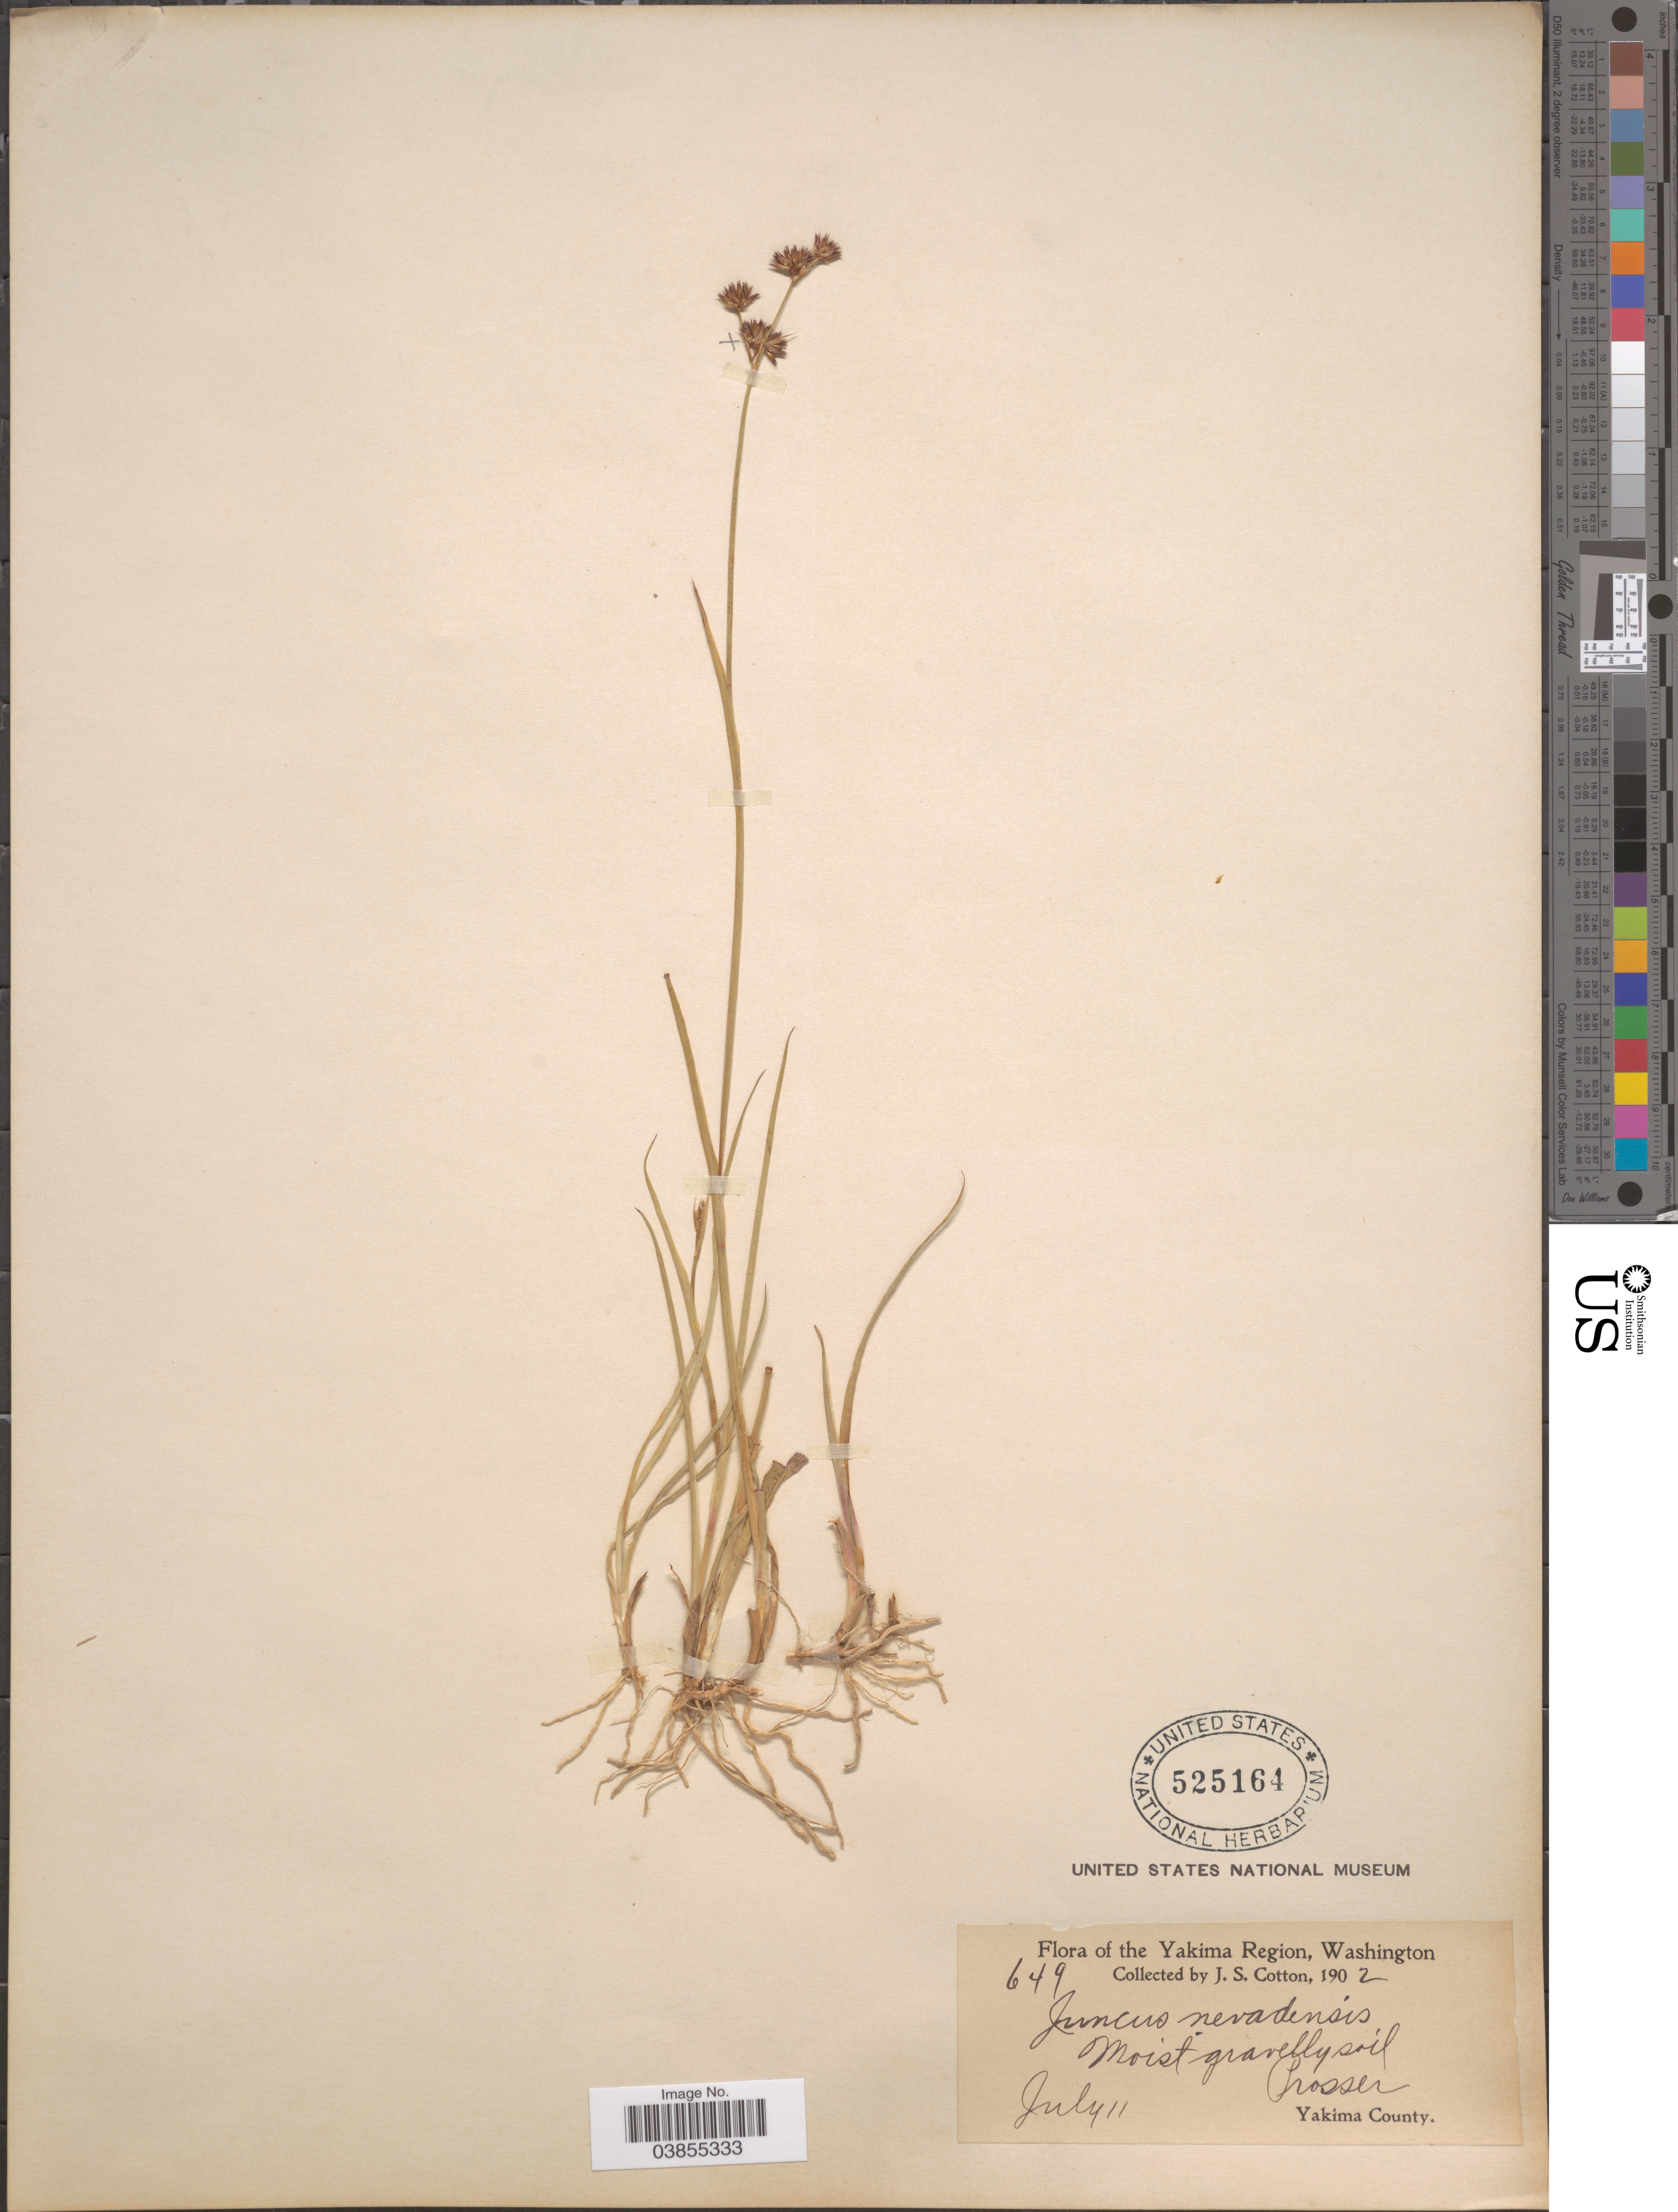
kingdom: Plantae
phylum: Tracheophyta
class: Liliopsida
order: Poales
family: Juncaceae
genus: Juncus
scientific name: Juncus nevadensis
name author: S. Watson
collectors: J. S. Cotton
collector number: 649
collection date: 1902-07-11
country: United States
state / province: Washington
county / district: Yakima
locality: The Yakima Region. Prosser. Yakima County.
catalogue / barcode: US 525164